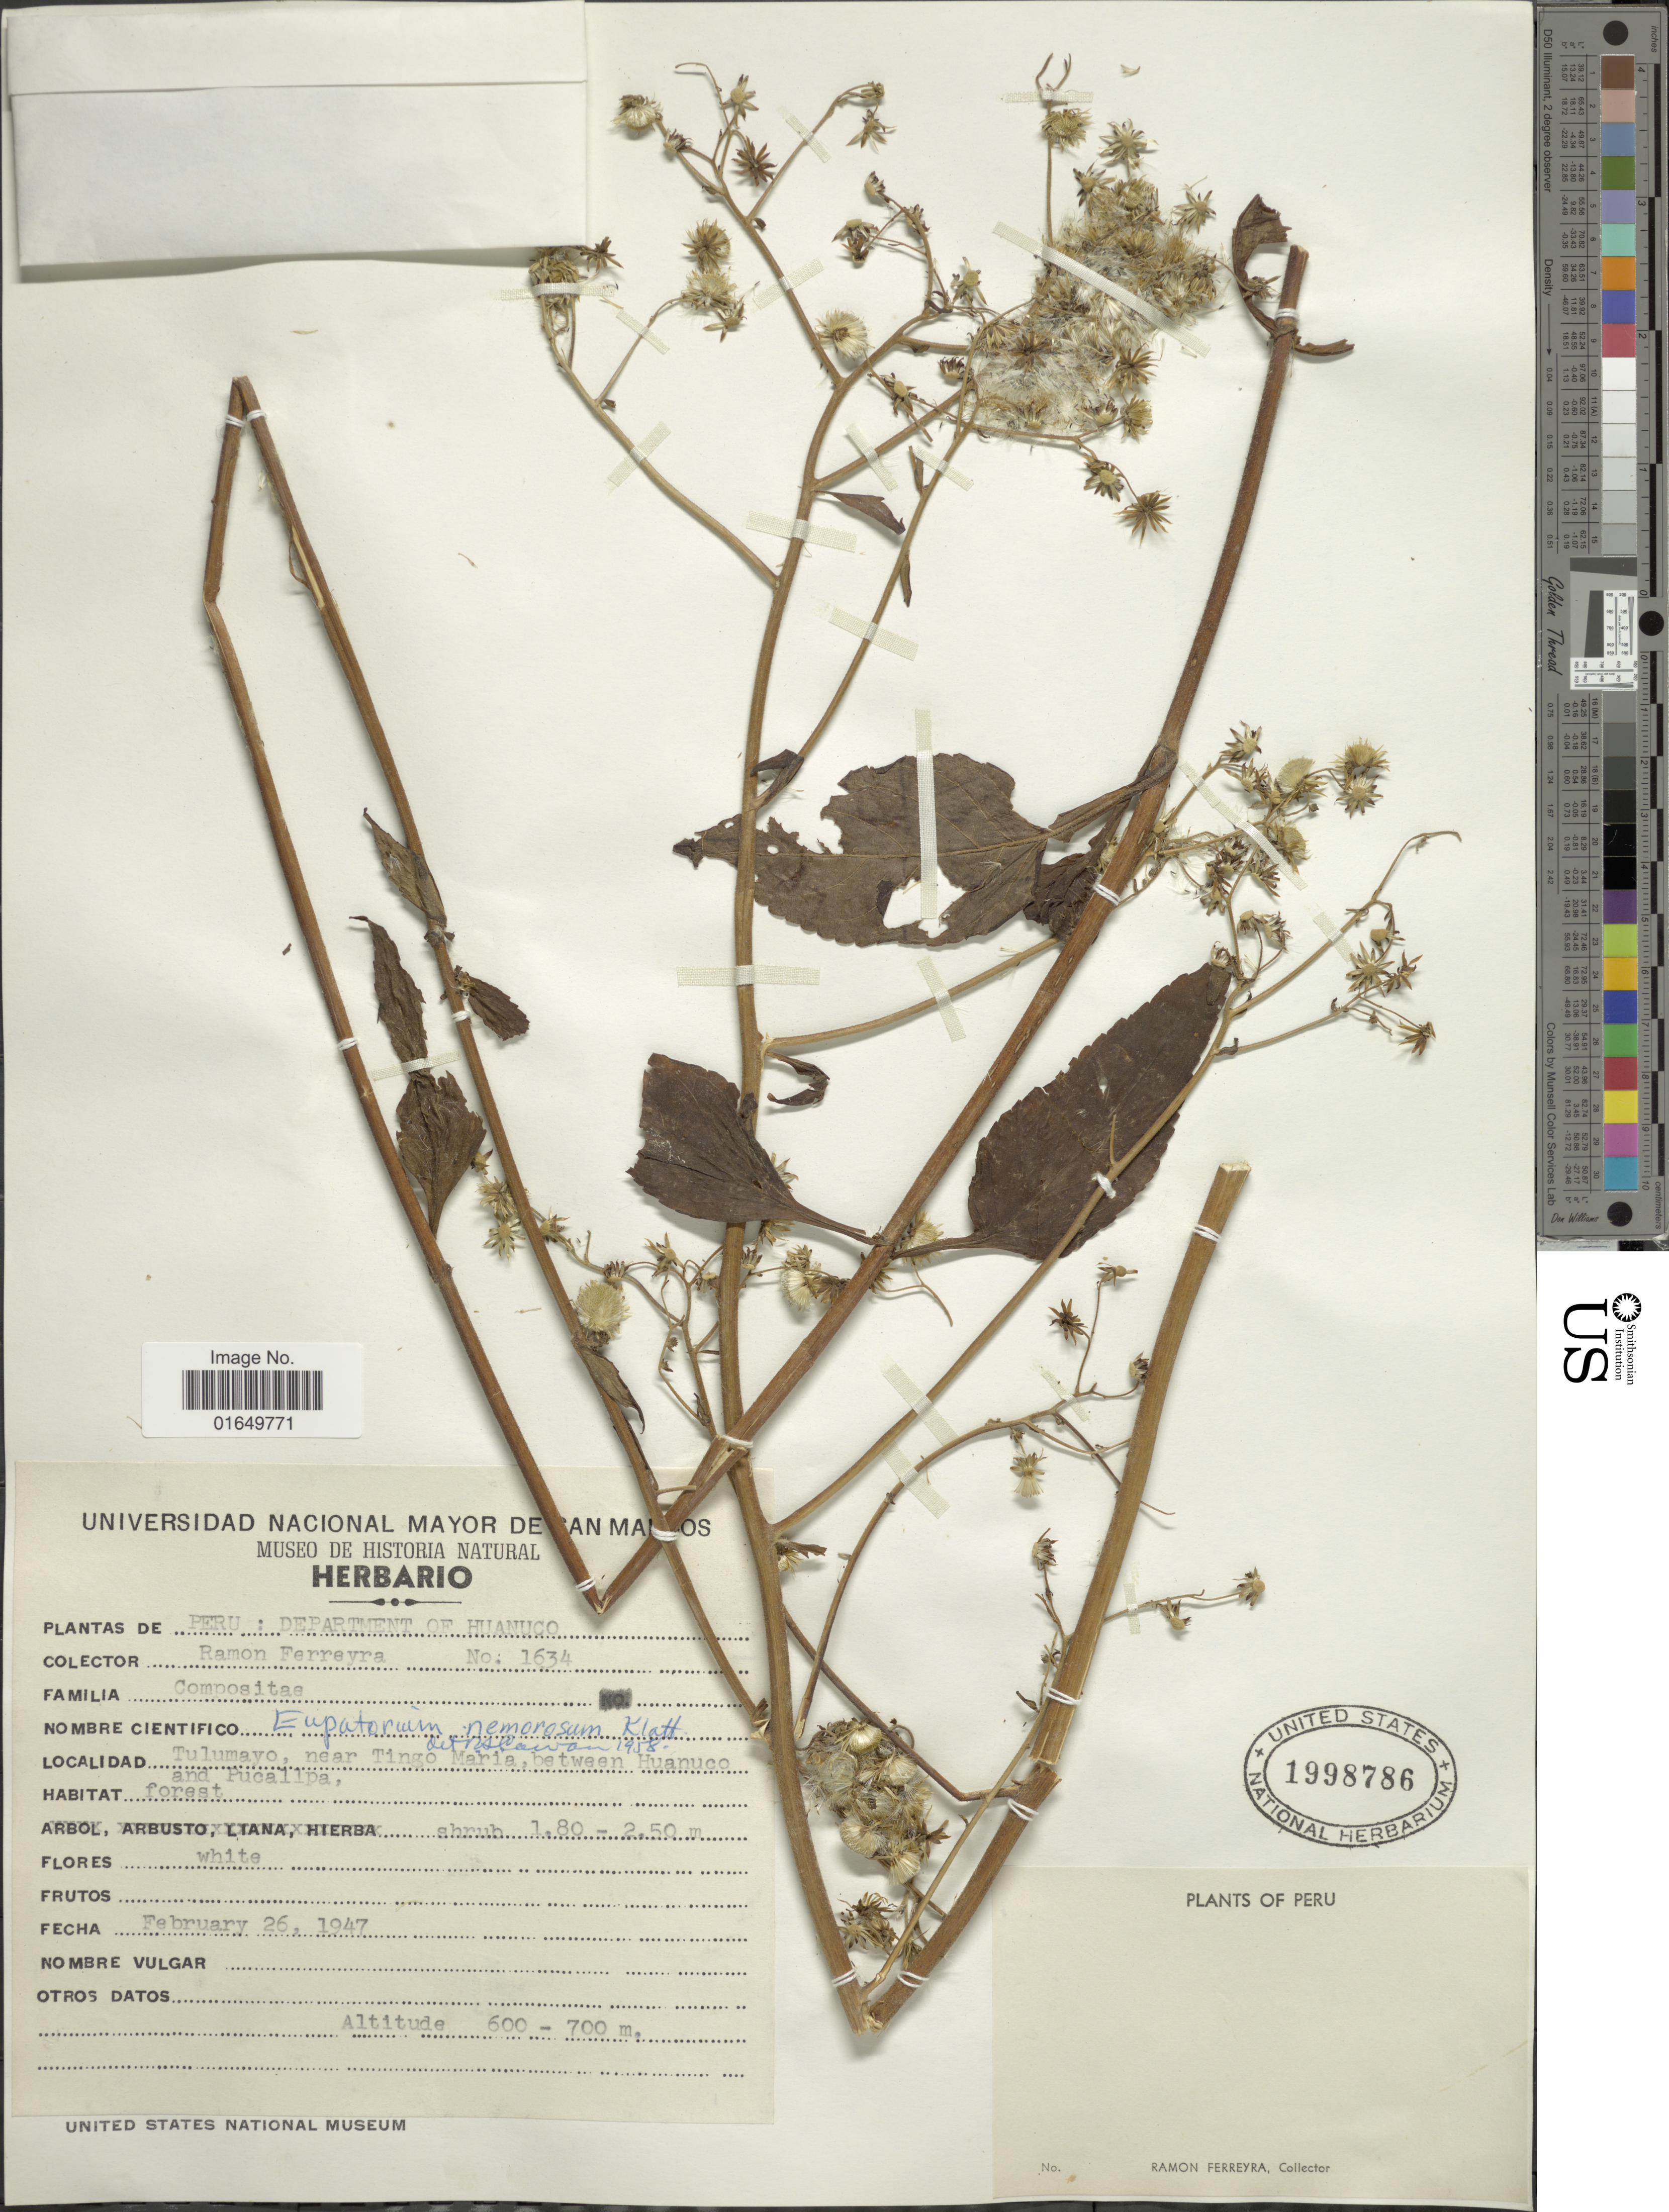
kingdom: Plantae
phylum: Tracheophyta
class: Magnoliopsida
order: Asterales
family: Asteraceae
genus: Polyanthina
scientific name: Polyanthina nemorosa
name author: (Klatt) R.M. King & H. Rob.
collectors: R. A. Ferreyra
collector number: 1634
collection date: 1947-02-26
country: Peru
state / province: Huánuco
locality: Tulumayo, near Tingo Maria, between Huanuco and Pucallpa, forest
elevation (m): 600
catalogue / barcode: US 1998786